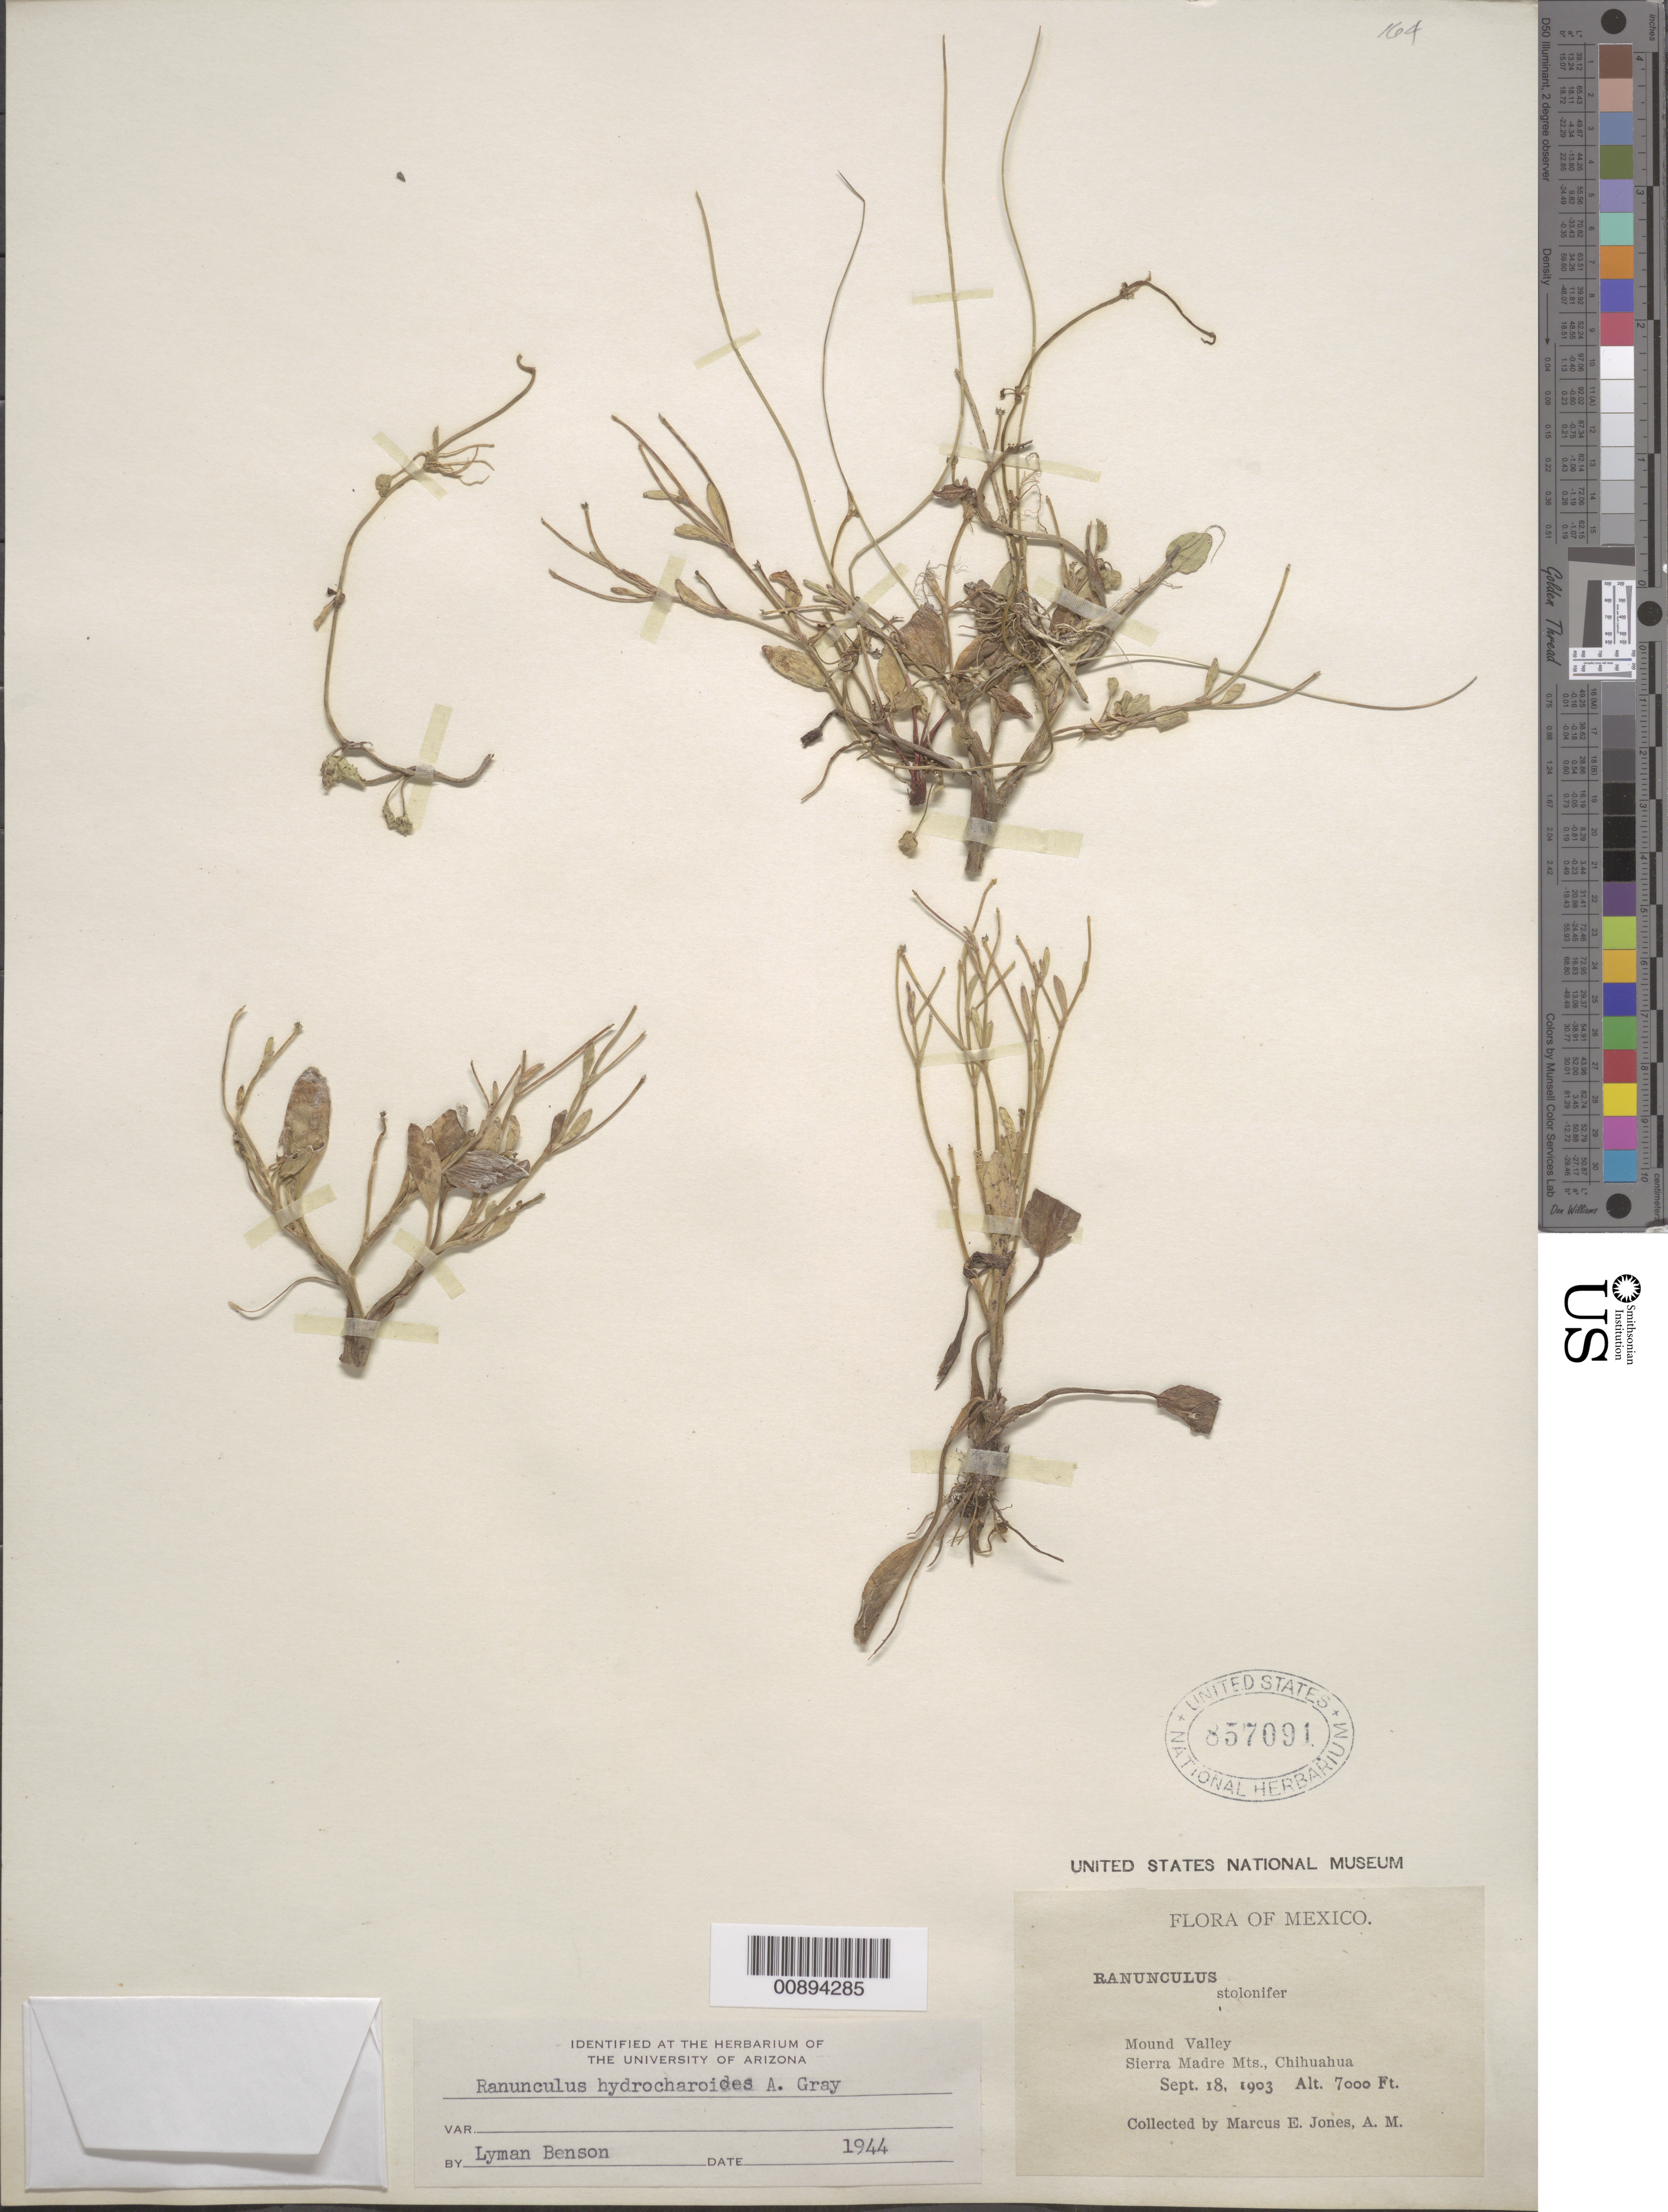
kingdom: Plantae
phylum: Tracheophyta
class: Magnoliopsida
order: Ranunculales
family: Ranunculaceae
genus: Ranunculus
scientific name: Ranunculus hydrocharoides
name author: A. Gray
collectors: M. E. Jones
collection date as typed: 18 Sep 1903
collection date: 1903-09-18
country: Mexico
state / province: Chihuahua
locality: Mound Valley, Sierra Madre Mts., Chihuahua.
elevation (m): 2134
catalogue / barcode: US 857091